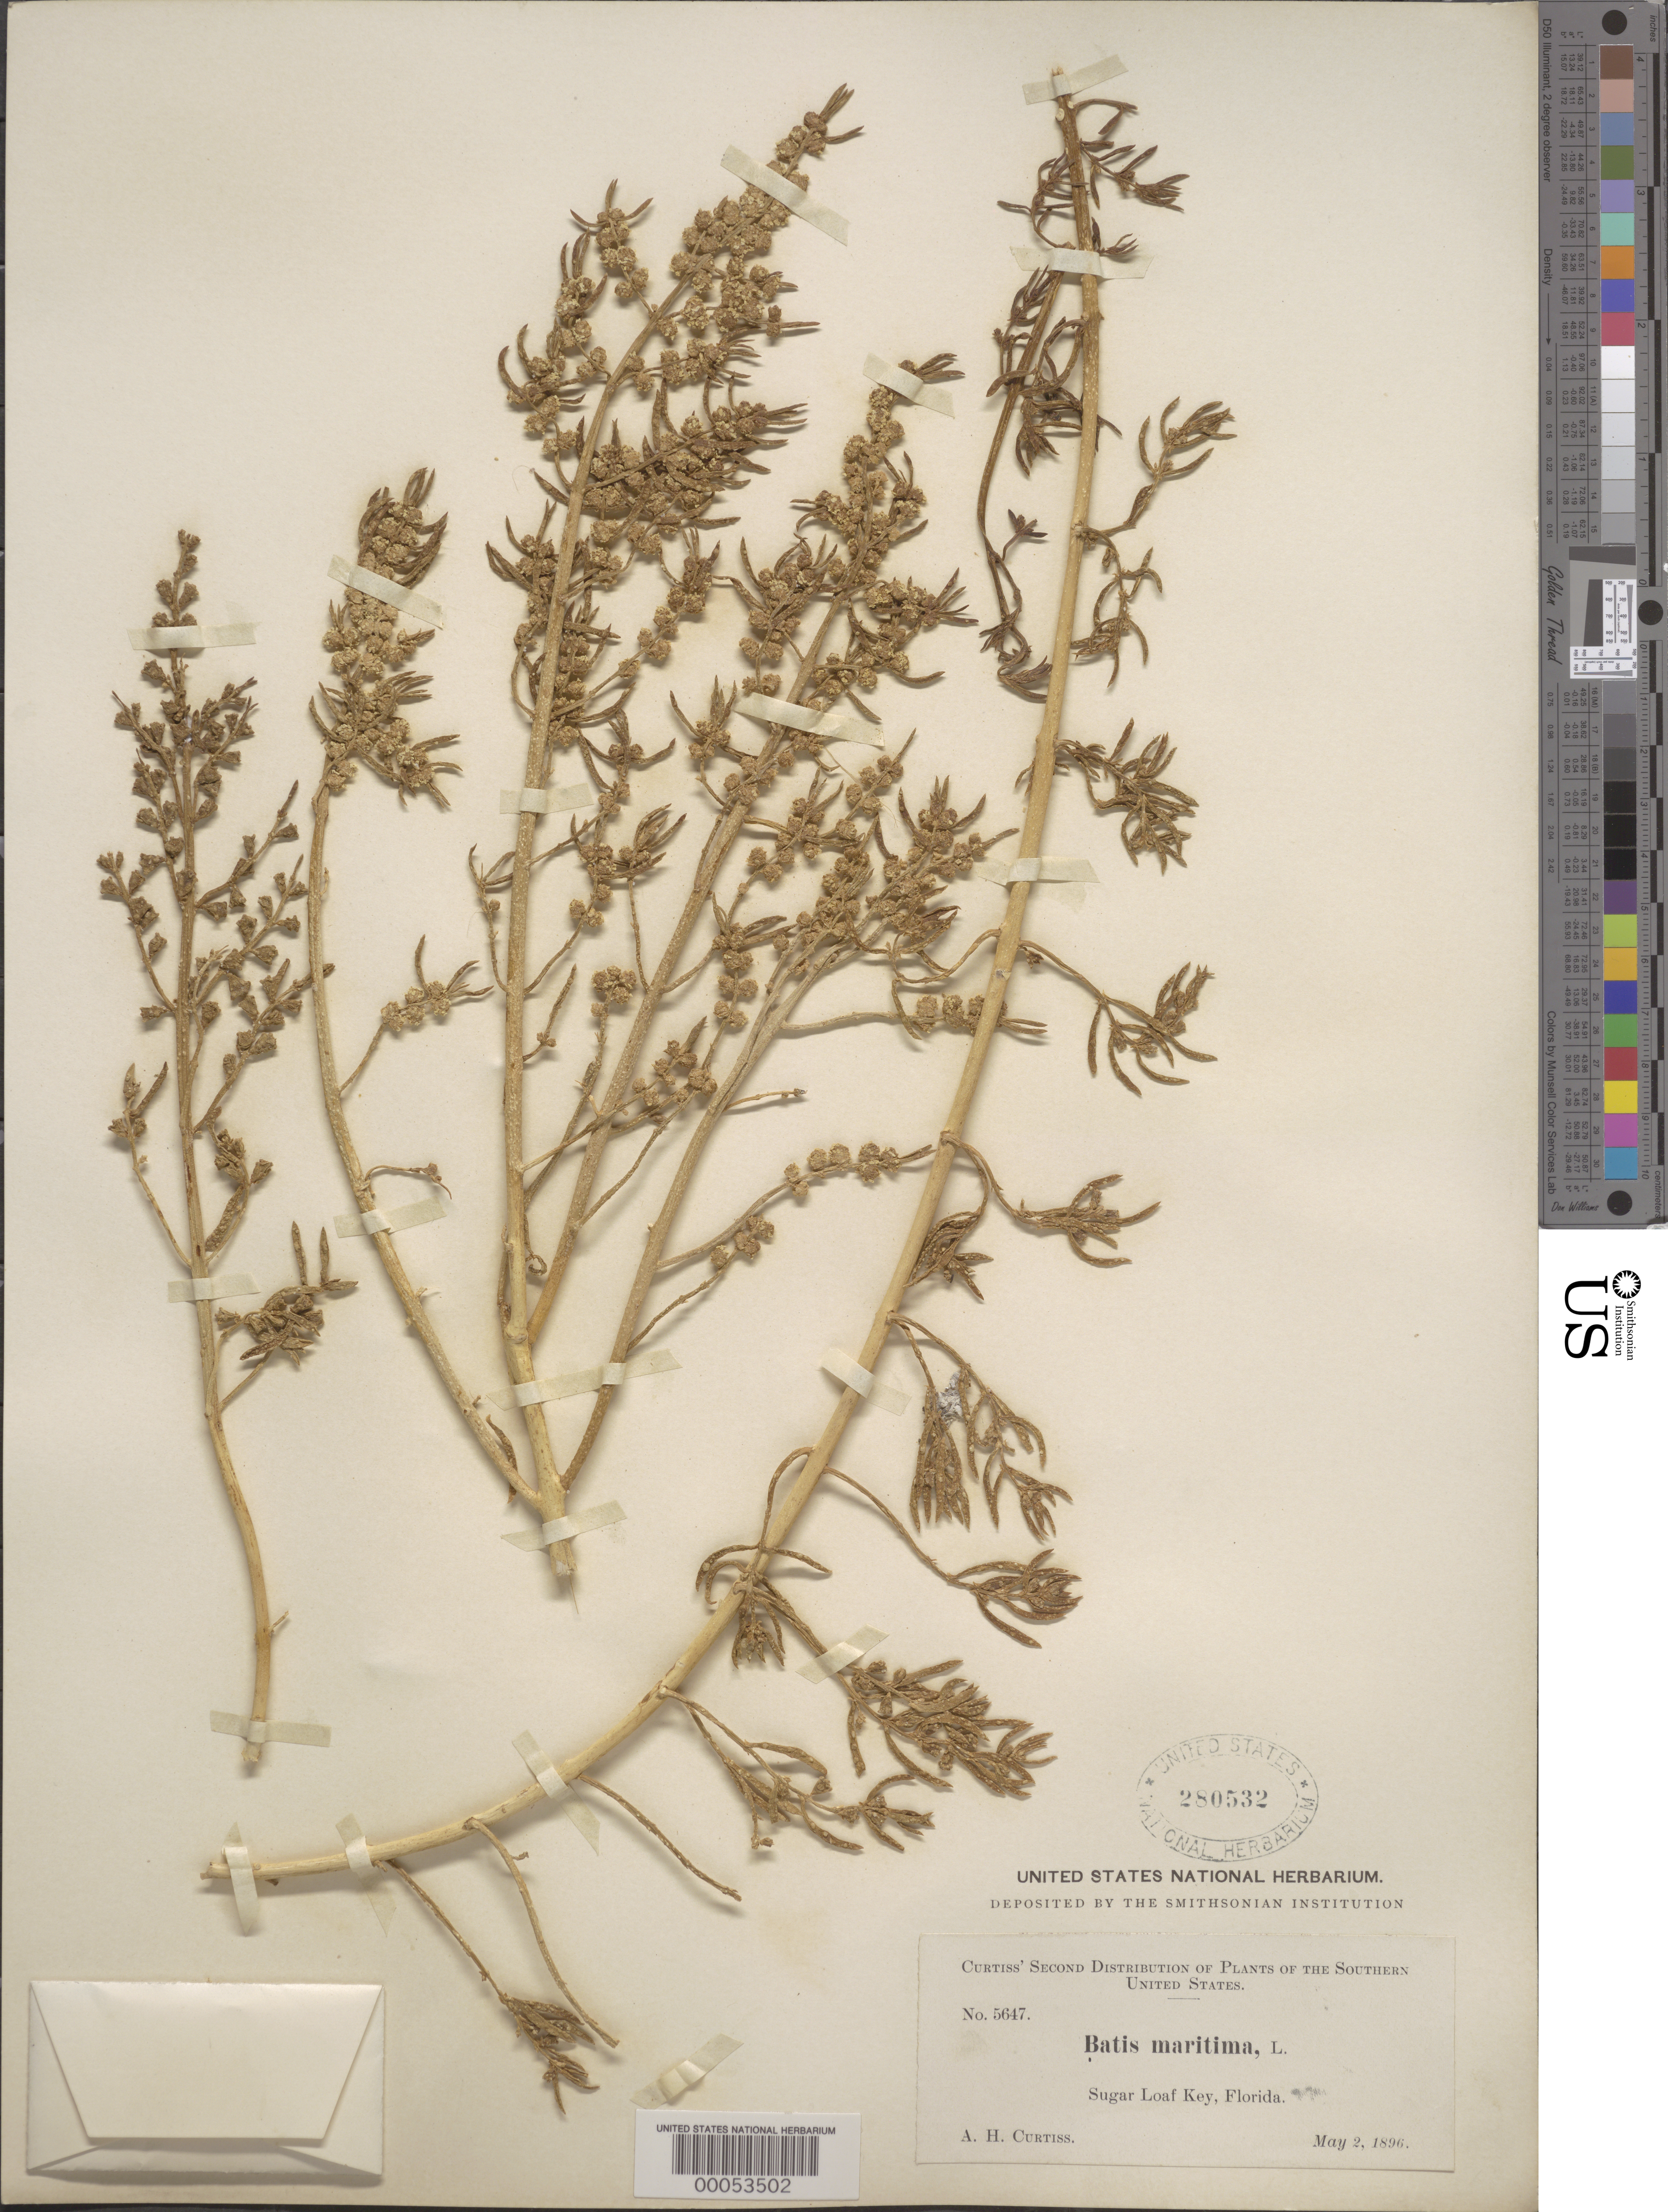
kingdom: Plantae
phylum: Tracheophyta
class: Magnoliopsida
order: Brassicales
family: Bataceae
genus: Batis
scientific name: Batis maritima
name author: L.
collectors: A. H. Curtiss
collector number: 5647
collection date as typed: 02 May 1896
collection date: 1896-05-02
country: United States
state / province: Florida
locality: Sugar Loaf Key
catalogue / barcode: US 280532